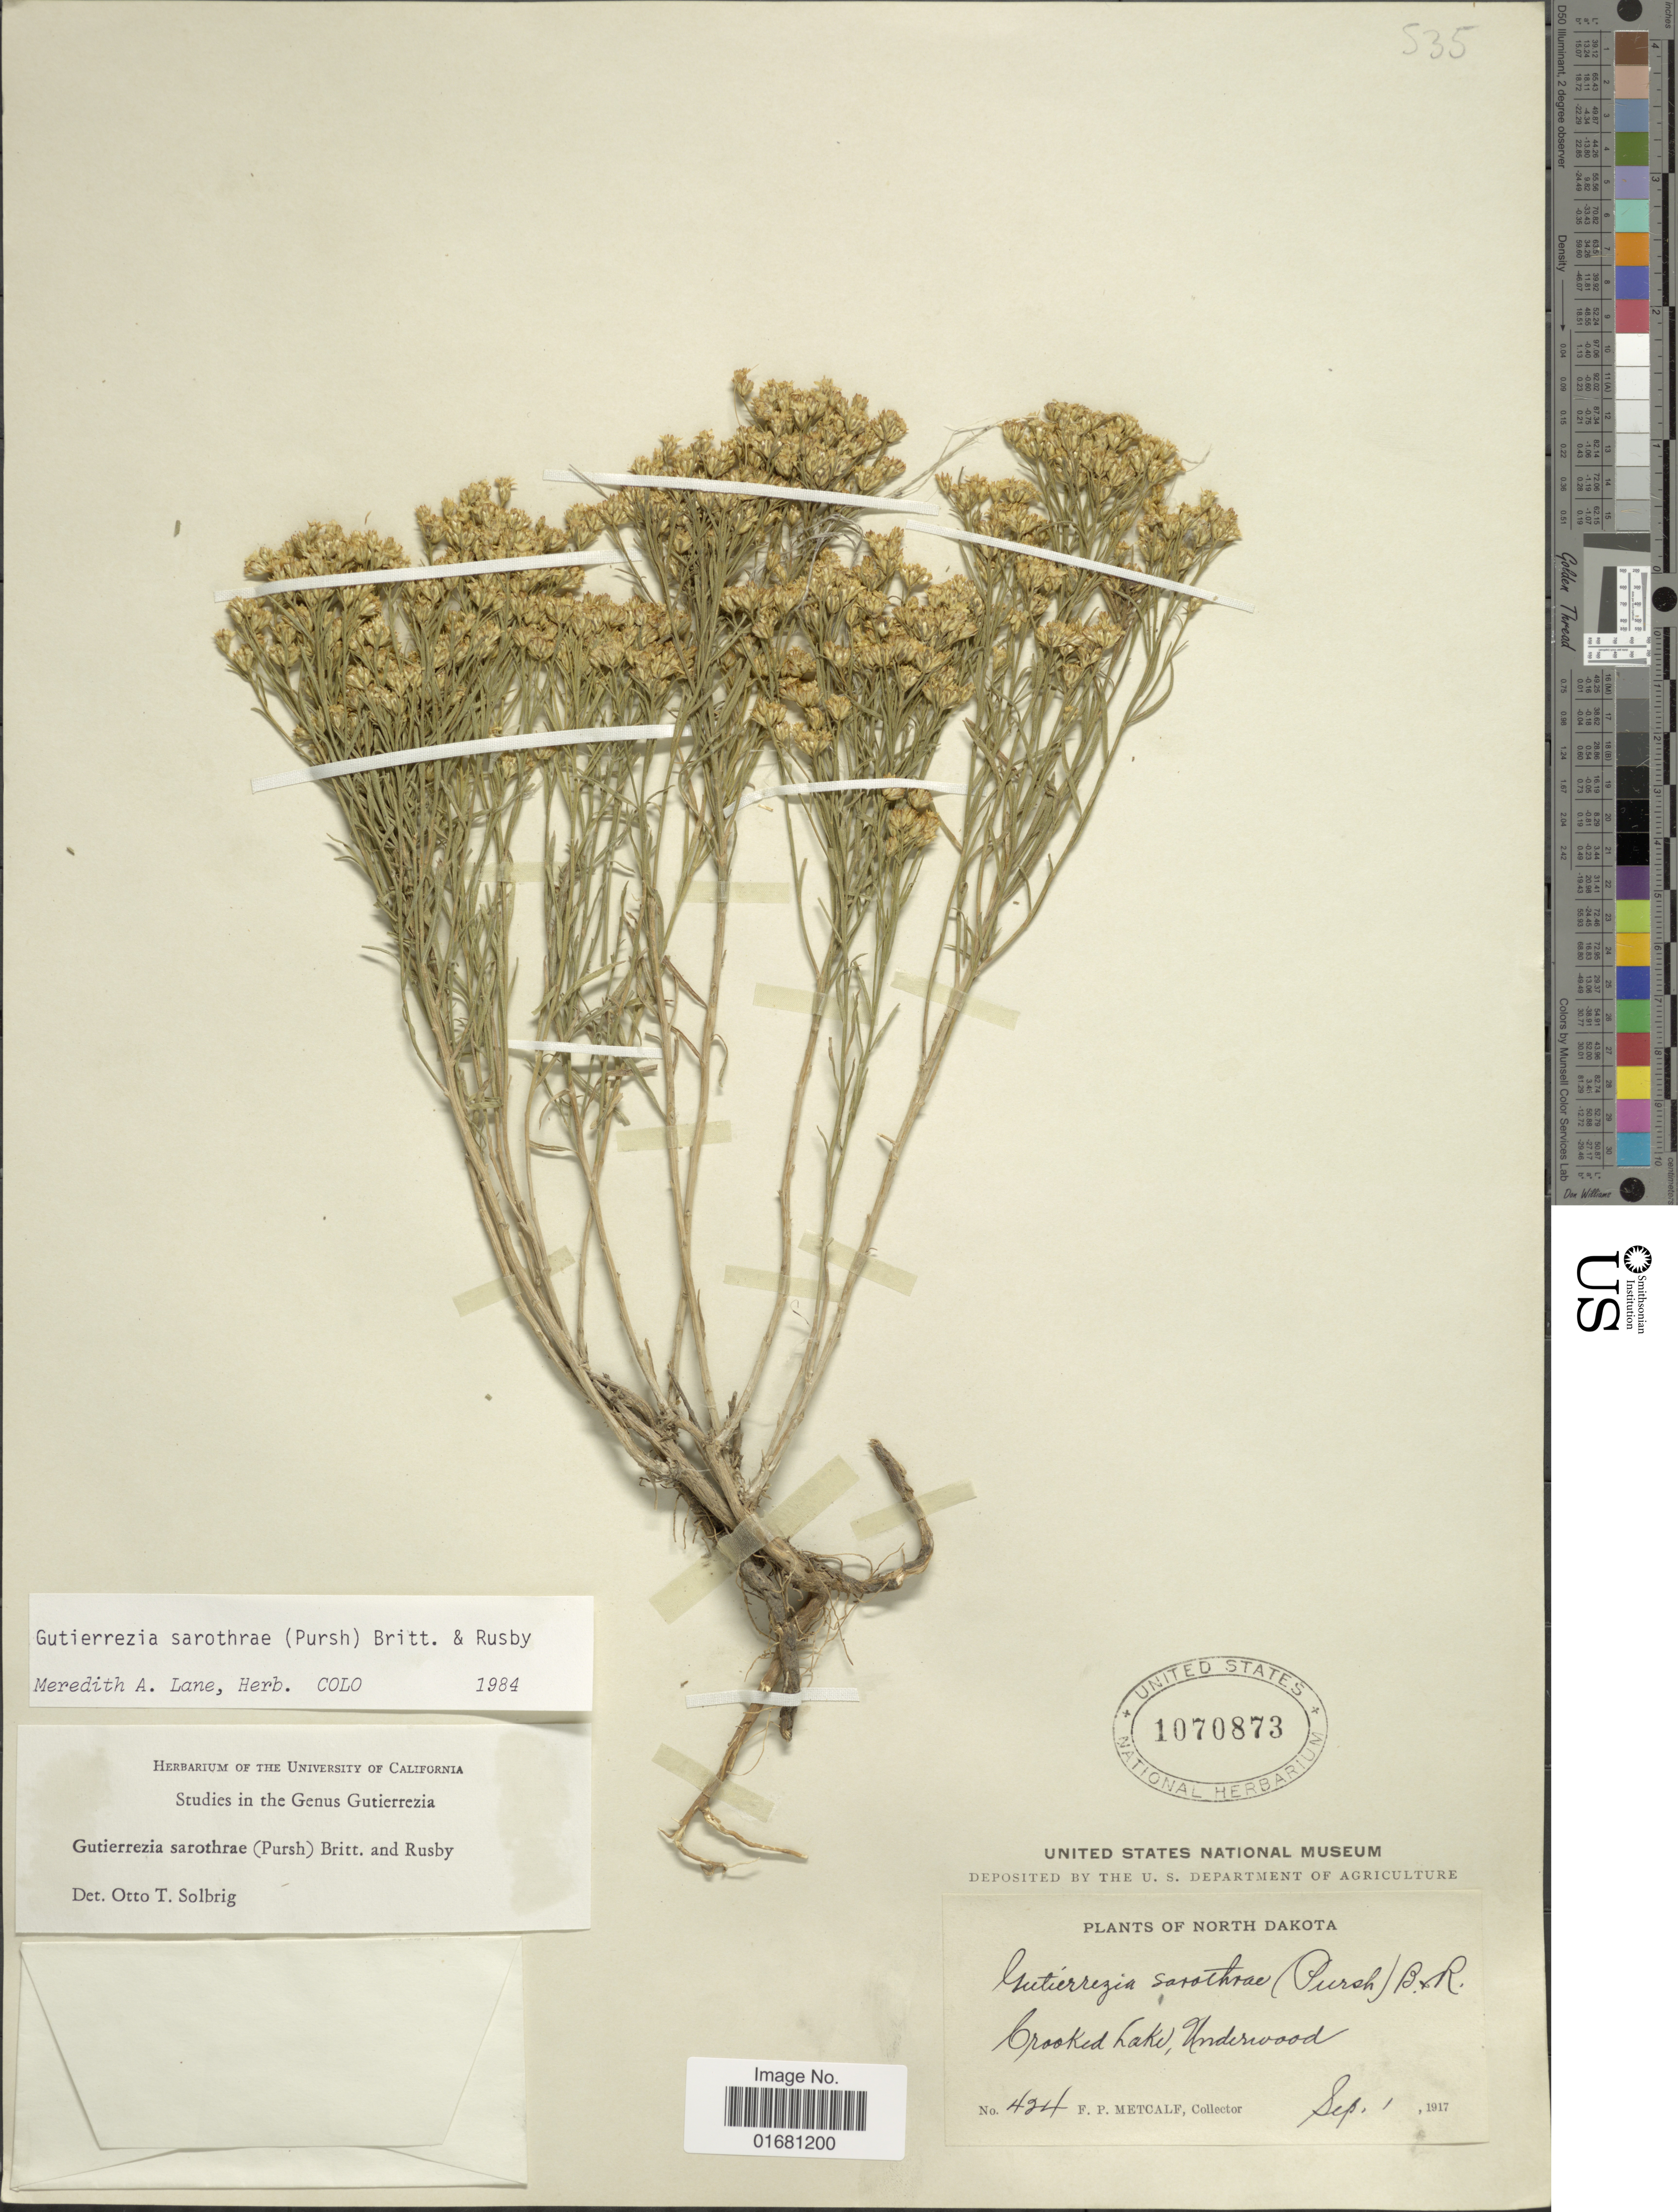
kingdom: Plantae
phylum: Tracheophyta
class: Magnoliopsida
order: Asterales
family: Asteraceae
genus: Gutierrezia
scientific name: Gutierrezia sarothrae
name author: (Pursh) Britton & Rusby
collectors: F. Metcalf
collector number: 424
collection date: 1917-09-01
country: United States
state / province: North Dakota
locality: Crooked Lake, Underwood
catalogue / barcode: US 1070873